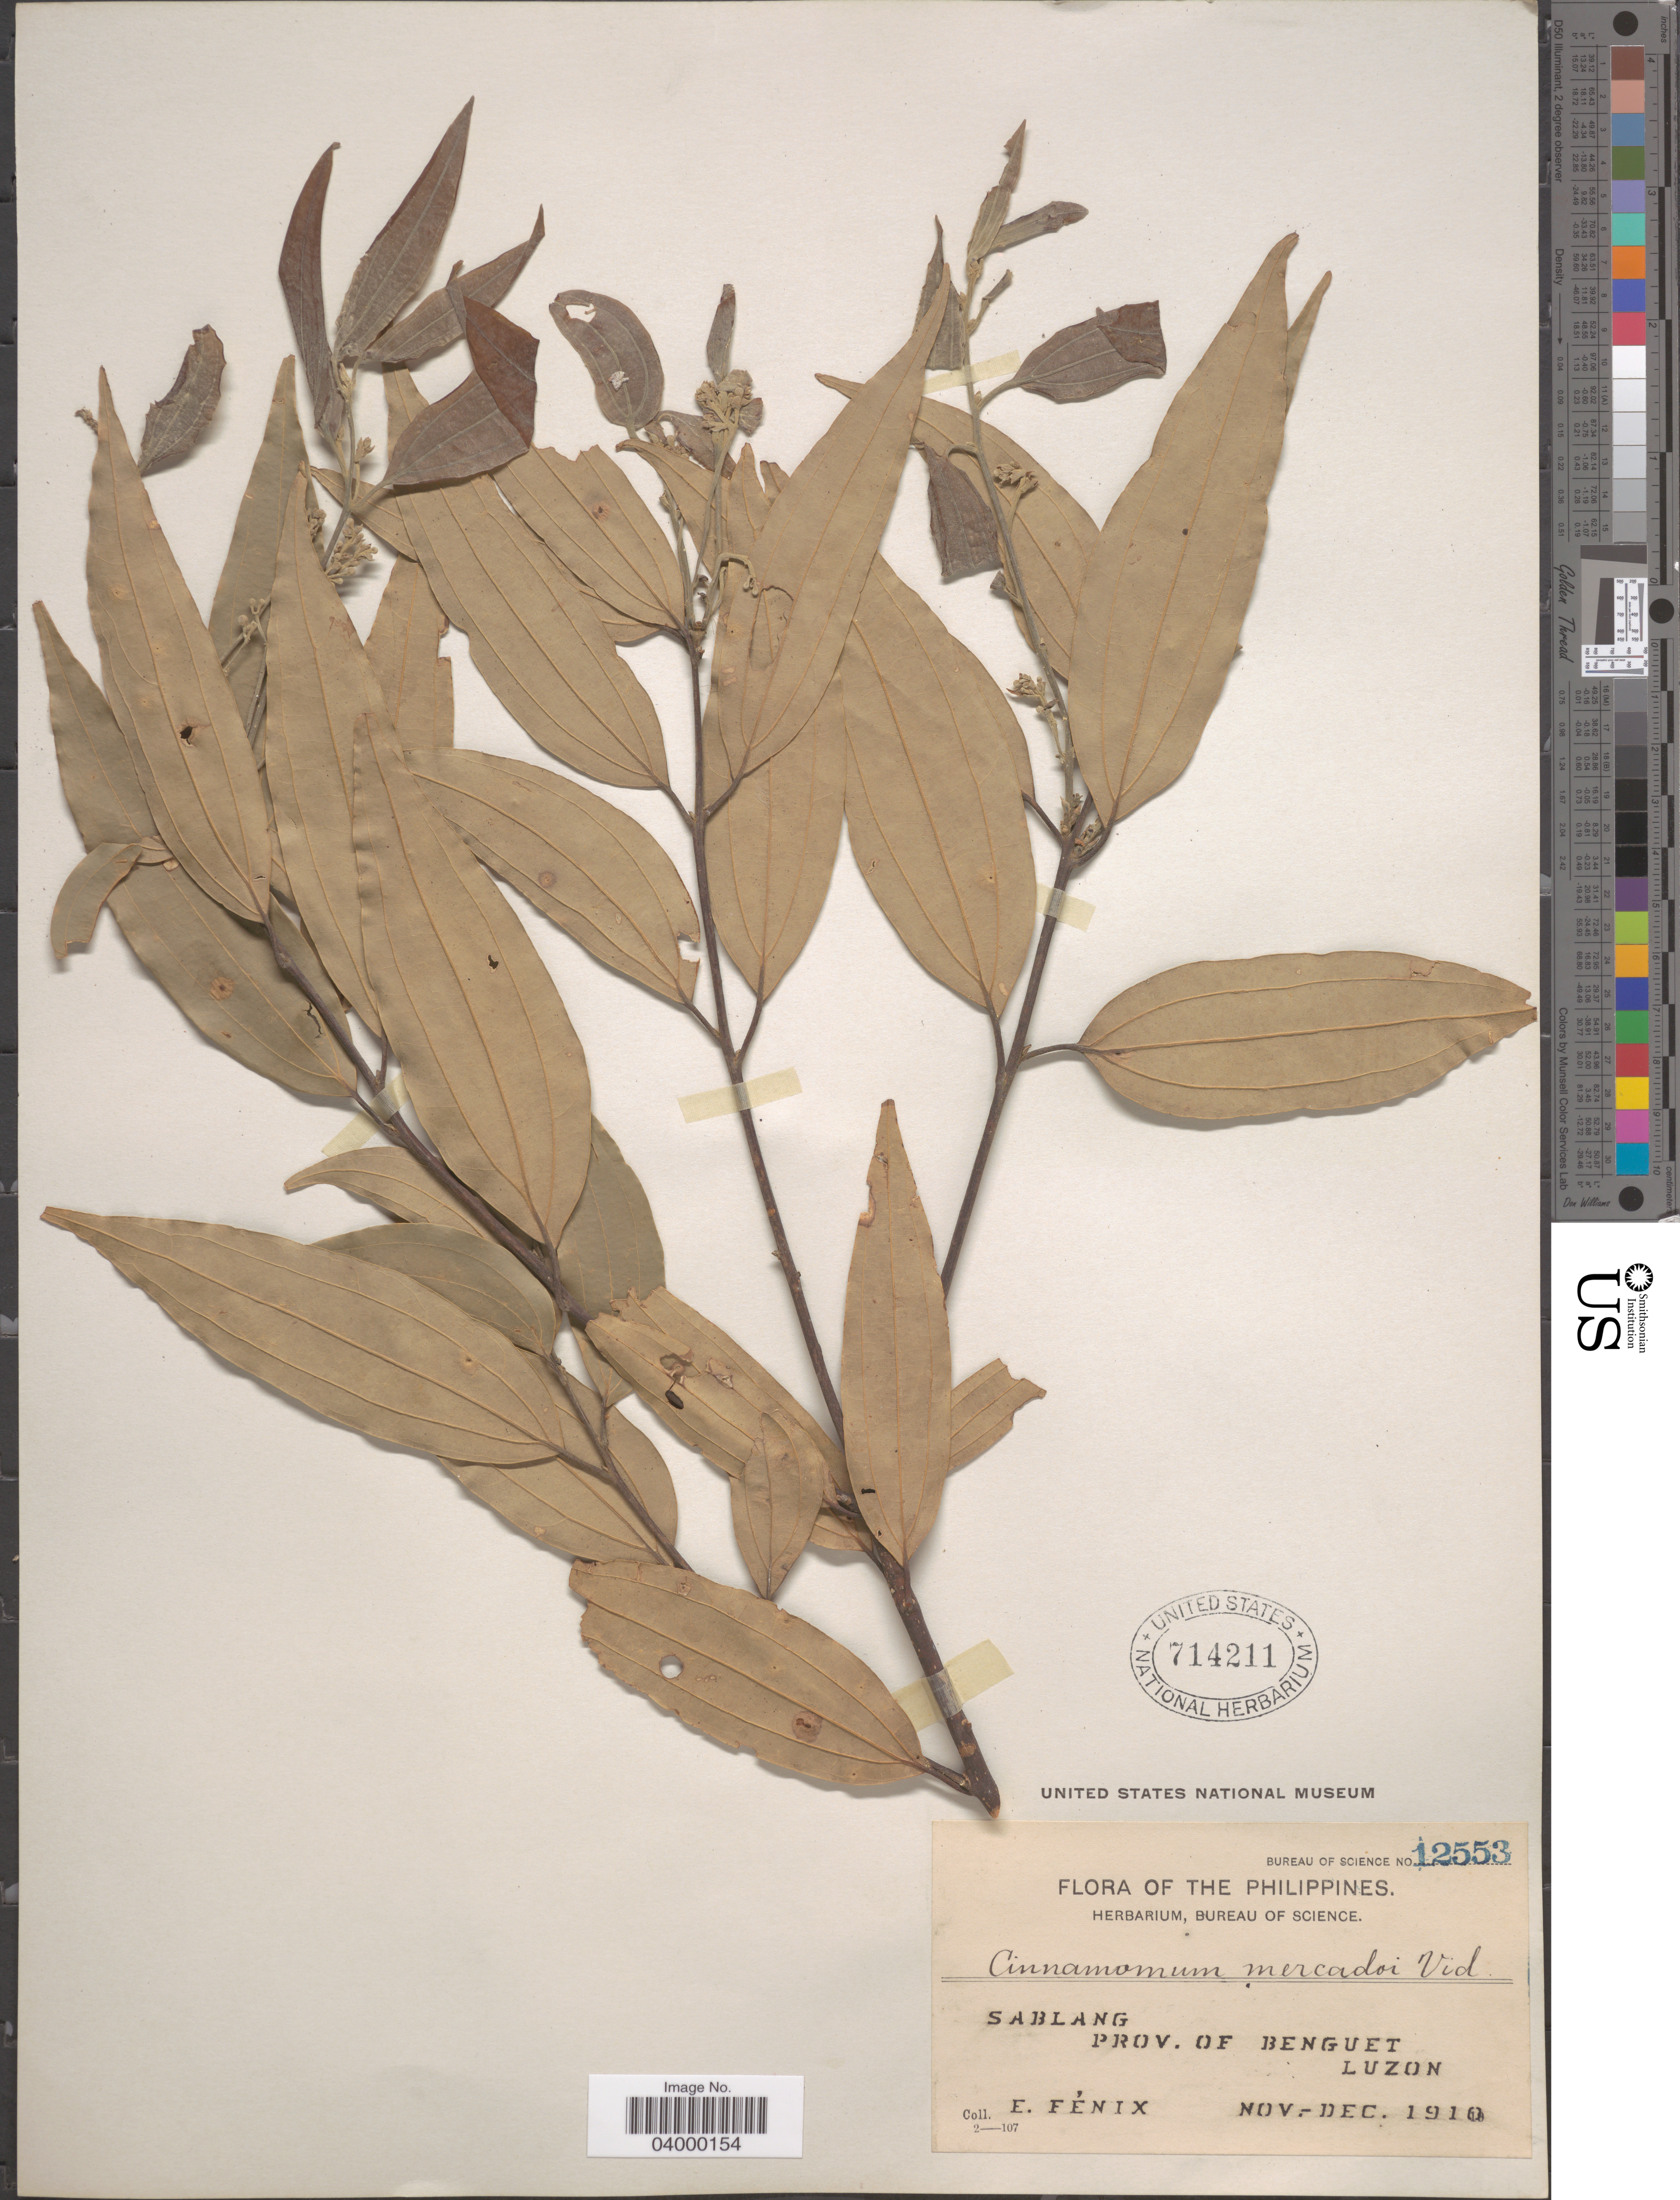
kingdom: Plantae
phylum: Tracheophyta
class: Magnoliopsida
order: Laurales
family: Lauraceae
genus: Cinnamomum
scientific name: Cinnamomum mercadoi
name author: Vidal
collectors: E. Fénix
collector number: Bureau of Science 12553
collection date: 1910-11/1910-12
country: Philippines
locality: Sablang. Prov. of Benguet. Luzon.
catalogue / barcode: US 714211